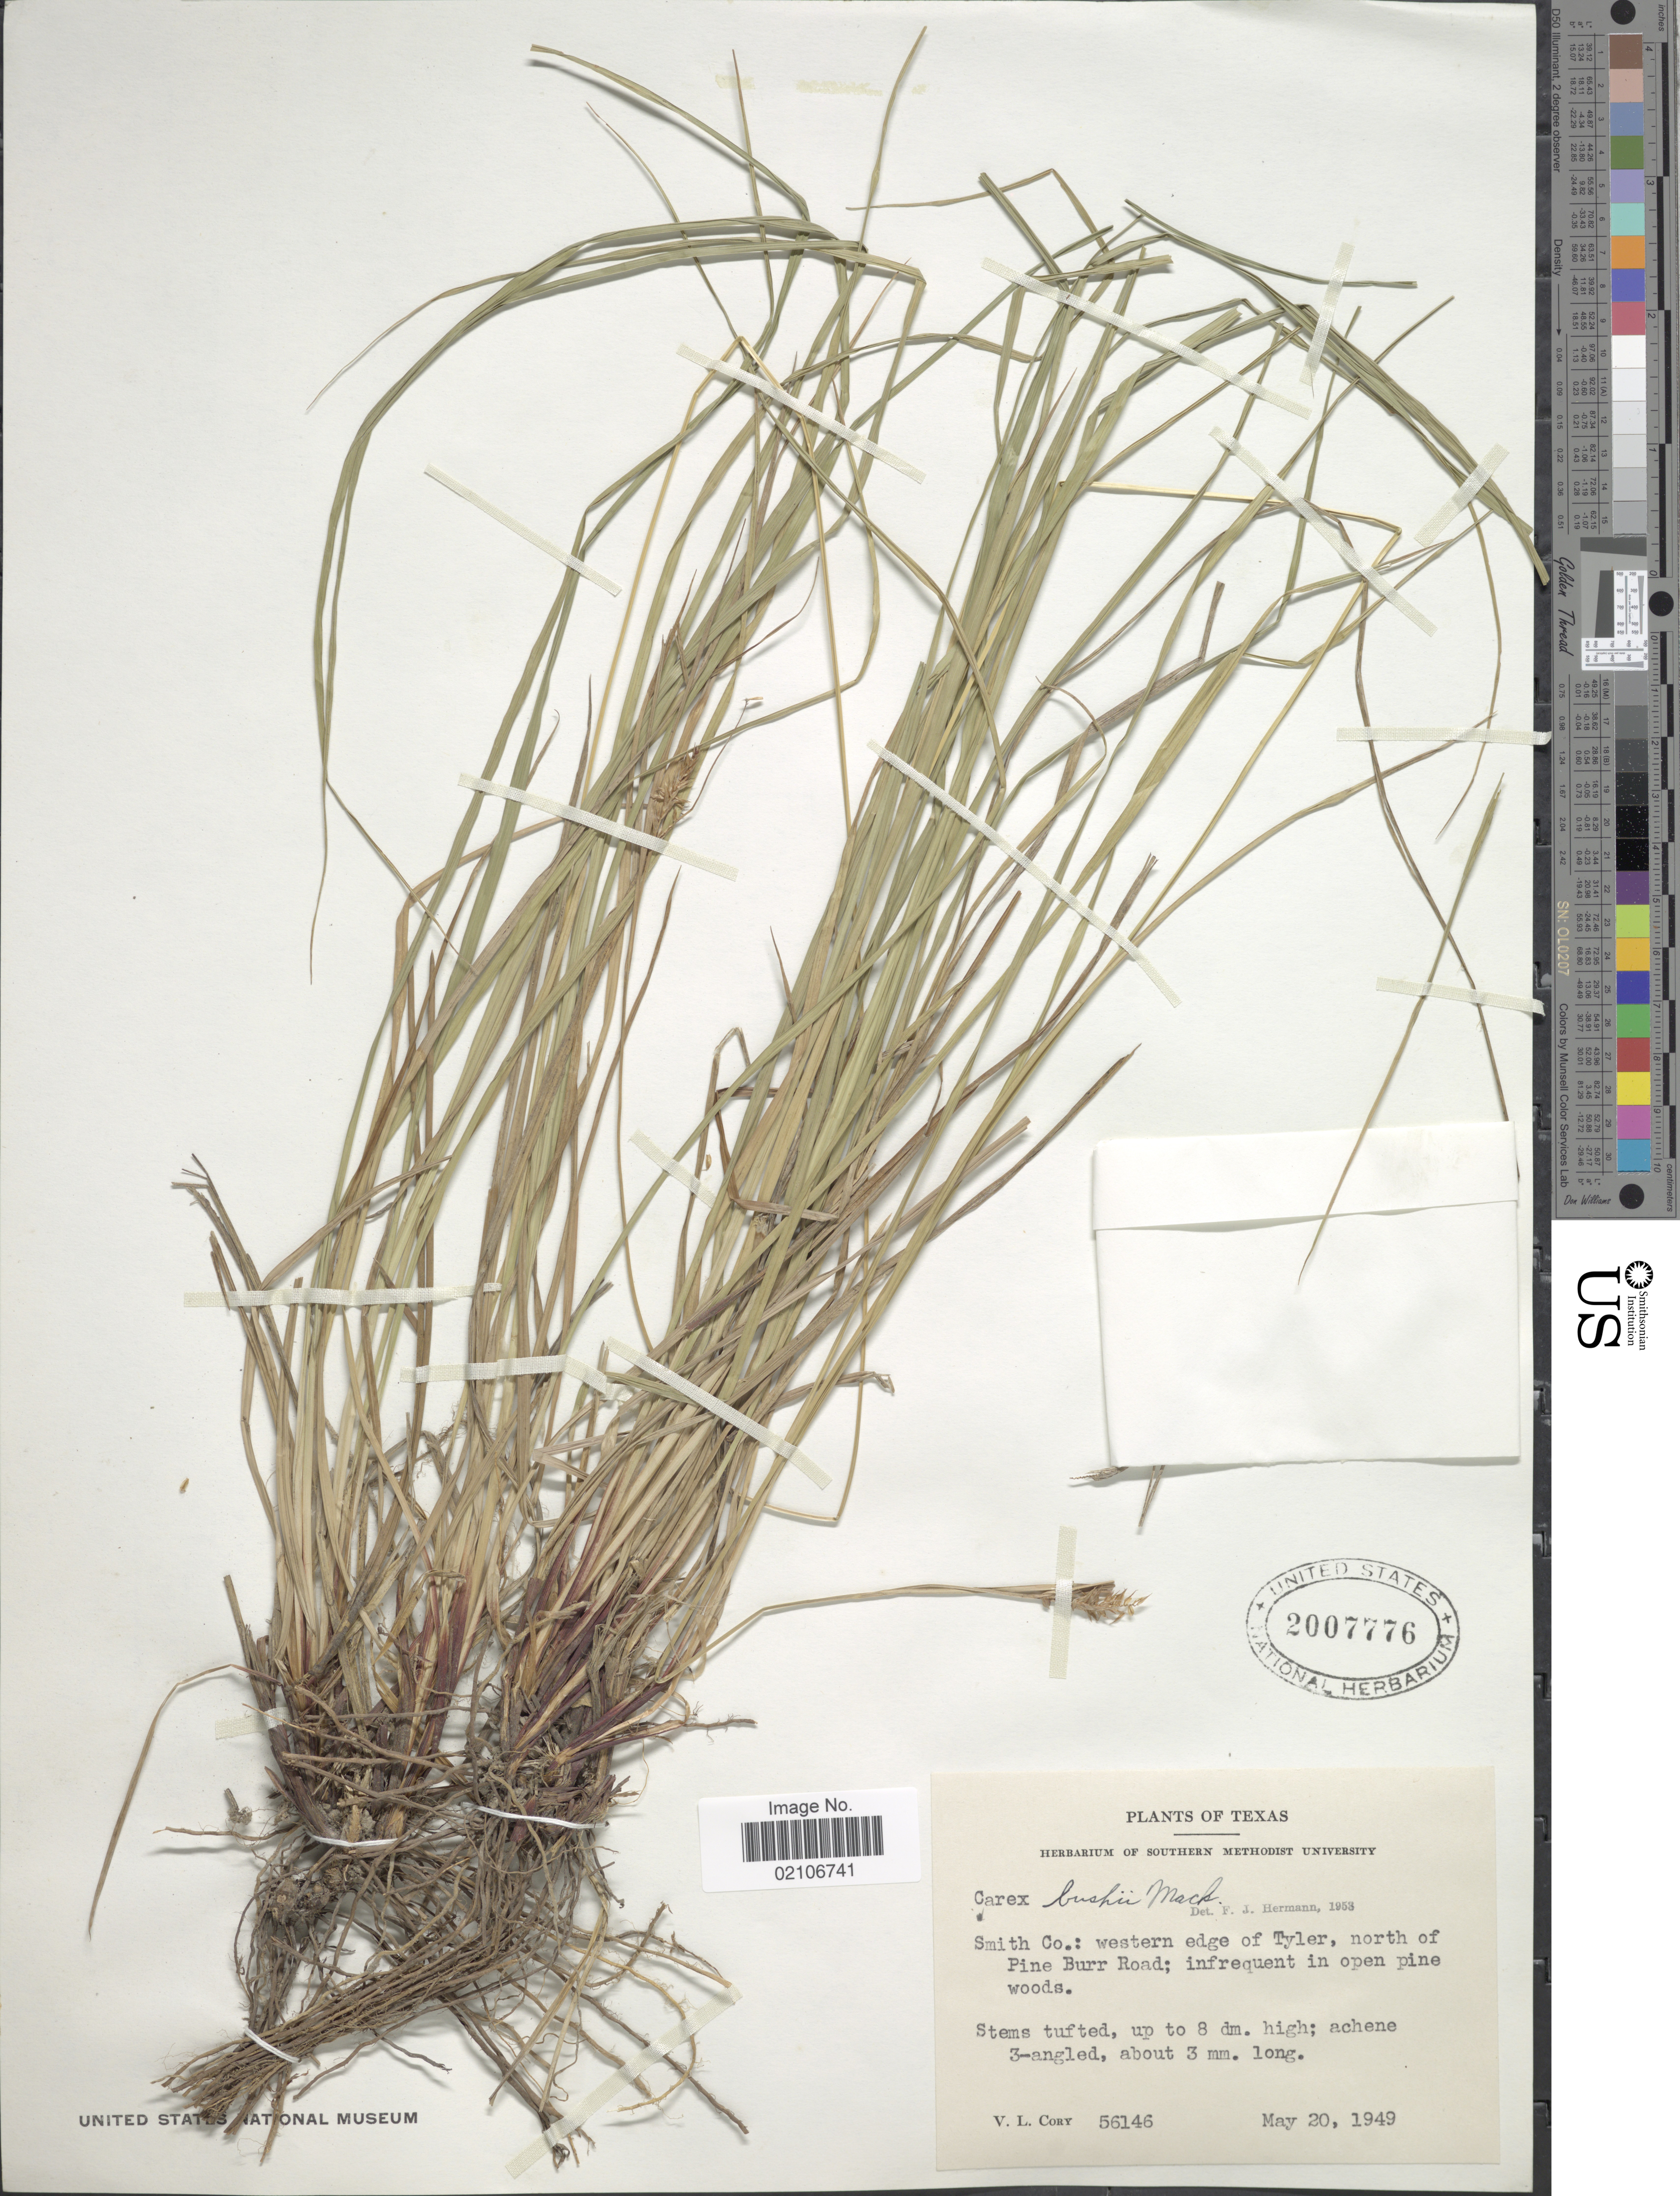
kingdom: Plantae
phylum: Tracheophyta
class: Liliopsida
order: Poales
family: Cyperaceae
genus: Carex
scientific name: Carex bushii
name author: Mack.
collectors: V. Cory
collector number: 56146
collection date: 1949-05-20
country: United States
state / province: Texas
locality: Smith Co.: western edge of Tyler, north of Pine Burr Road; infrequent in open pine woods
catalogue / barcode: US 2007776